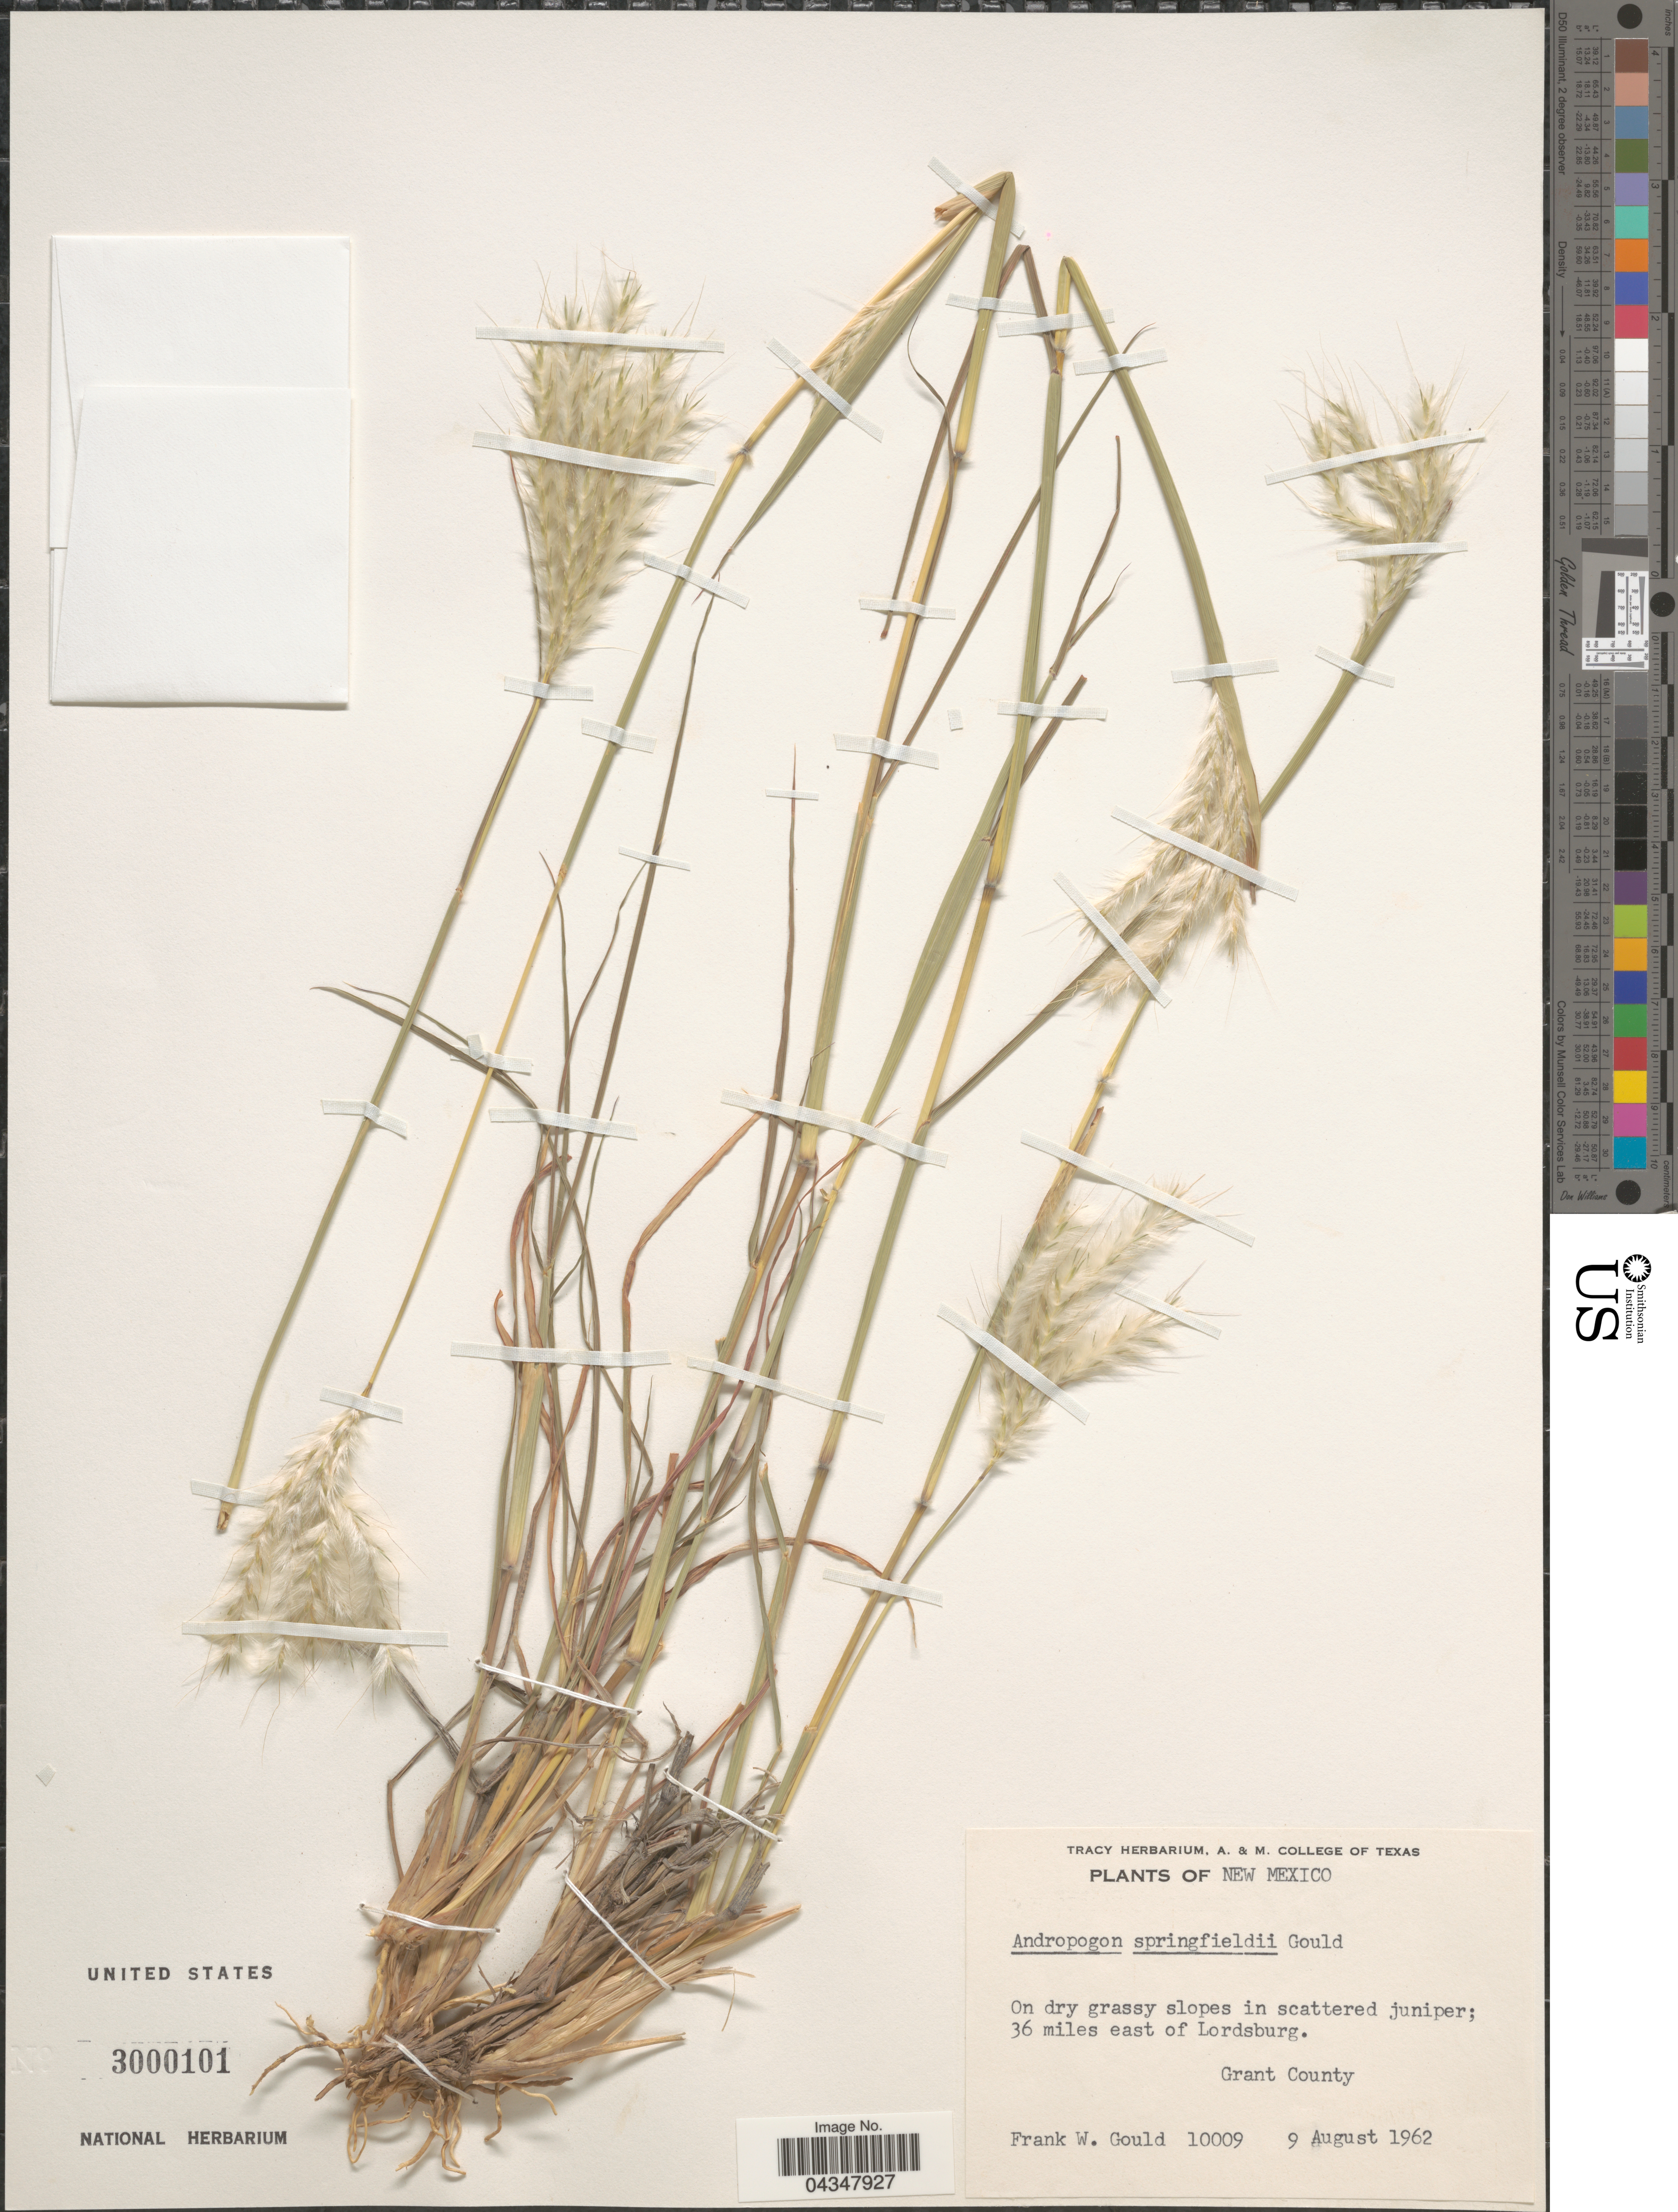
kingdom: Plantae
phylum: Tracheophyta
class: Liliopsida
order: Poales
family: Poaceae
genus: Bothriochloa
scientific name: Bothriochloa springfieldii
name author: (Gould) Parodi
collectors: F. W. Gould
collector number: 10009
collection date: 1962-08-09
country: United States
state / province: New Mexico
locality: On dry grassy slopes in scattered juniper; 36 miles east of Lordsburg. Grant County.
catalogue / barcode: US 3000101